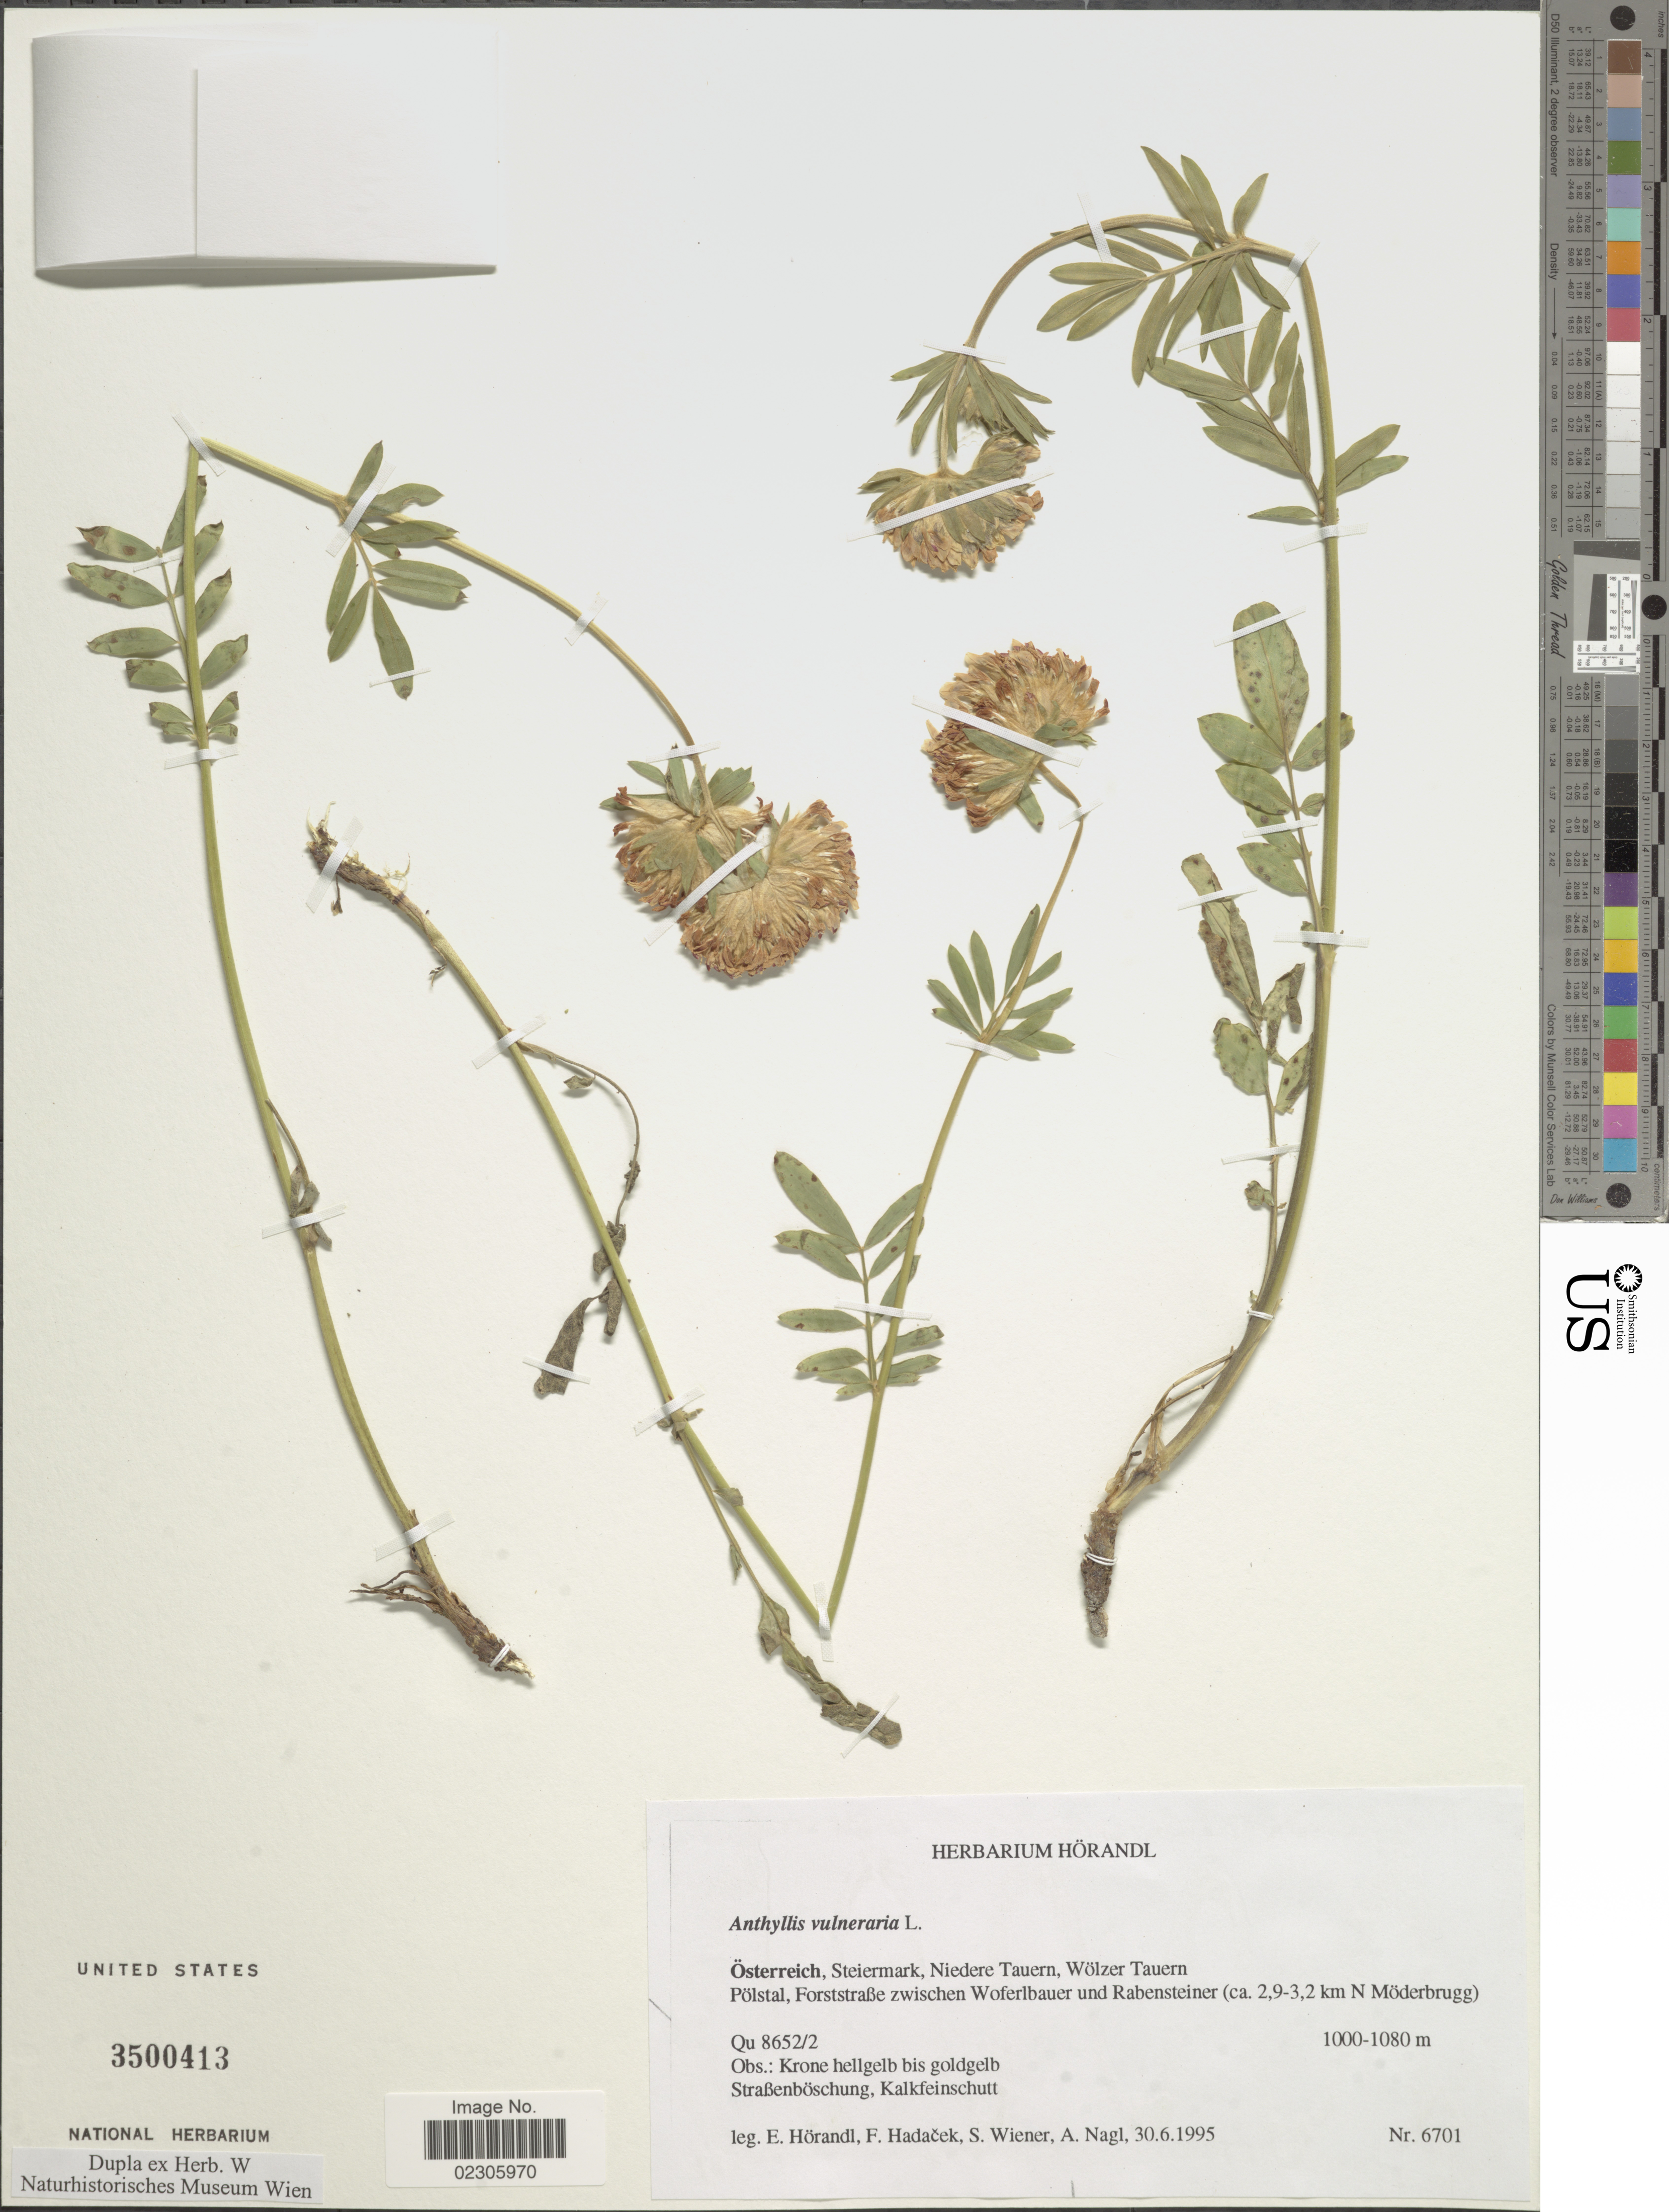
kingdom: Plantae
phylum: Tracheophyta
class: Magnoliopsida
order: Fabales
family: Fabaceae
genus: Anthyllis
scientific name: Anthyllis vulneraria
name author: L.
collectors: E. Hörandl, F. Hadacek, S. Wiener & A. Nagl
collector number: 6701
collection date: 1995-06-30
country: Austria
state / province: Steiermark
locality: Osterreich, Niedere Tauern, Wolzern Tauern, Polstal, Forststrabe zwischen Woferlbauer und Rabensteiner (ca. 2.9-3.2 km N Moderbrugg)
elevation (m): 1000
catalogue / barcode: US 3500413